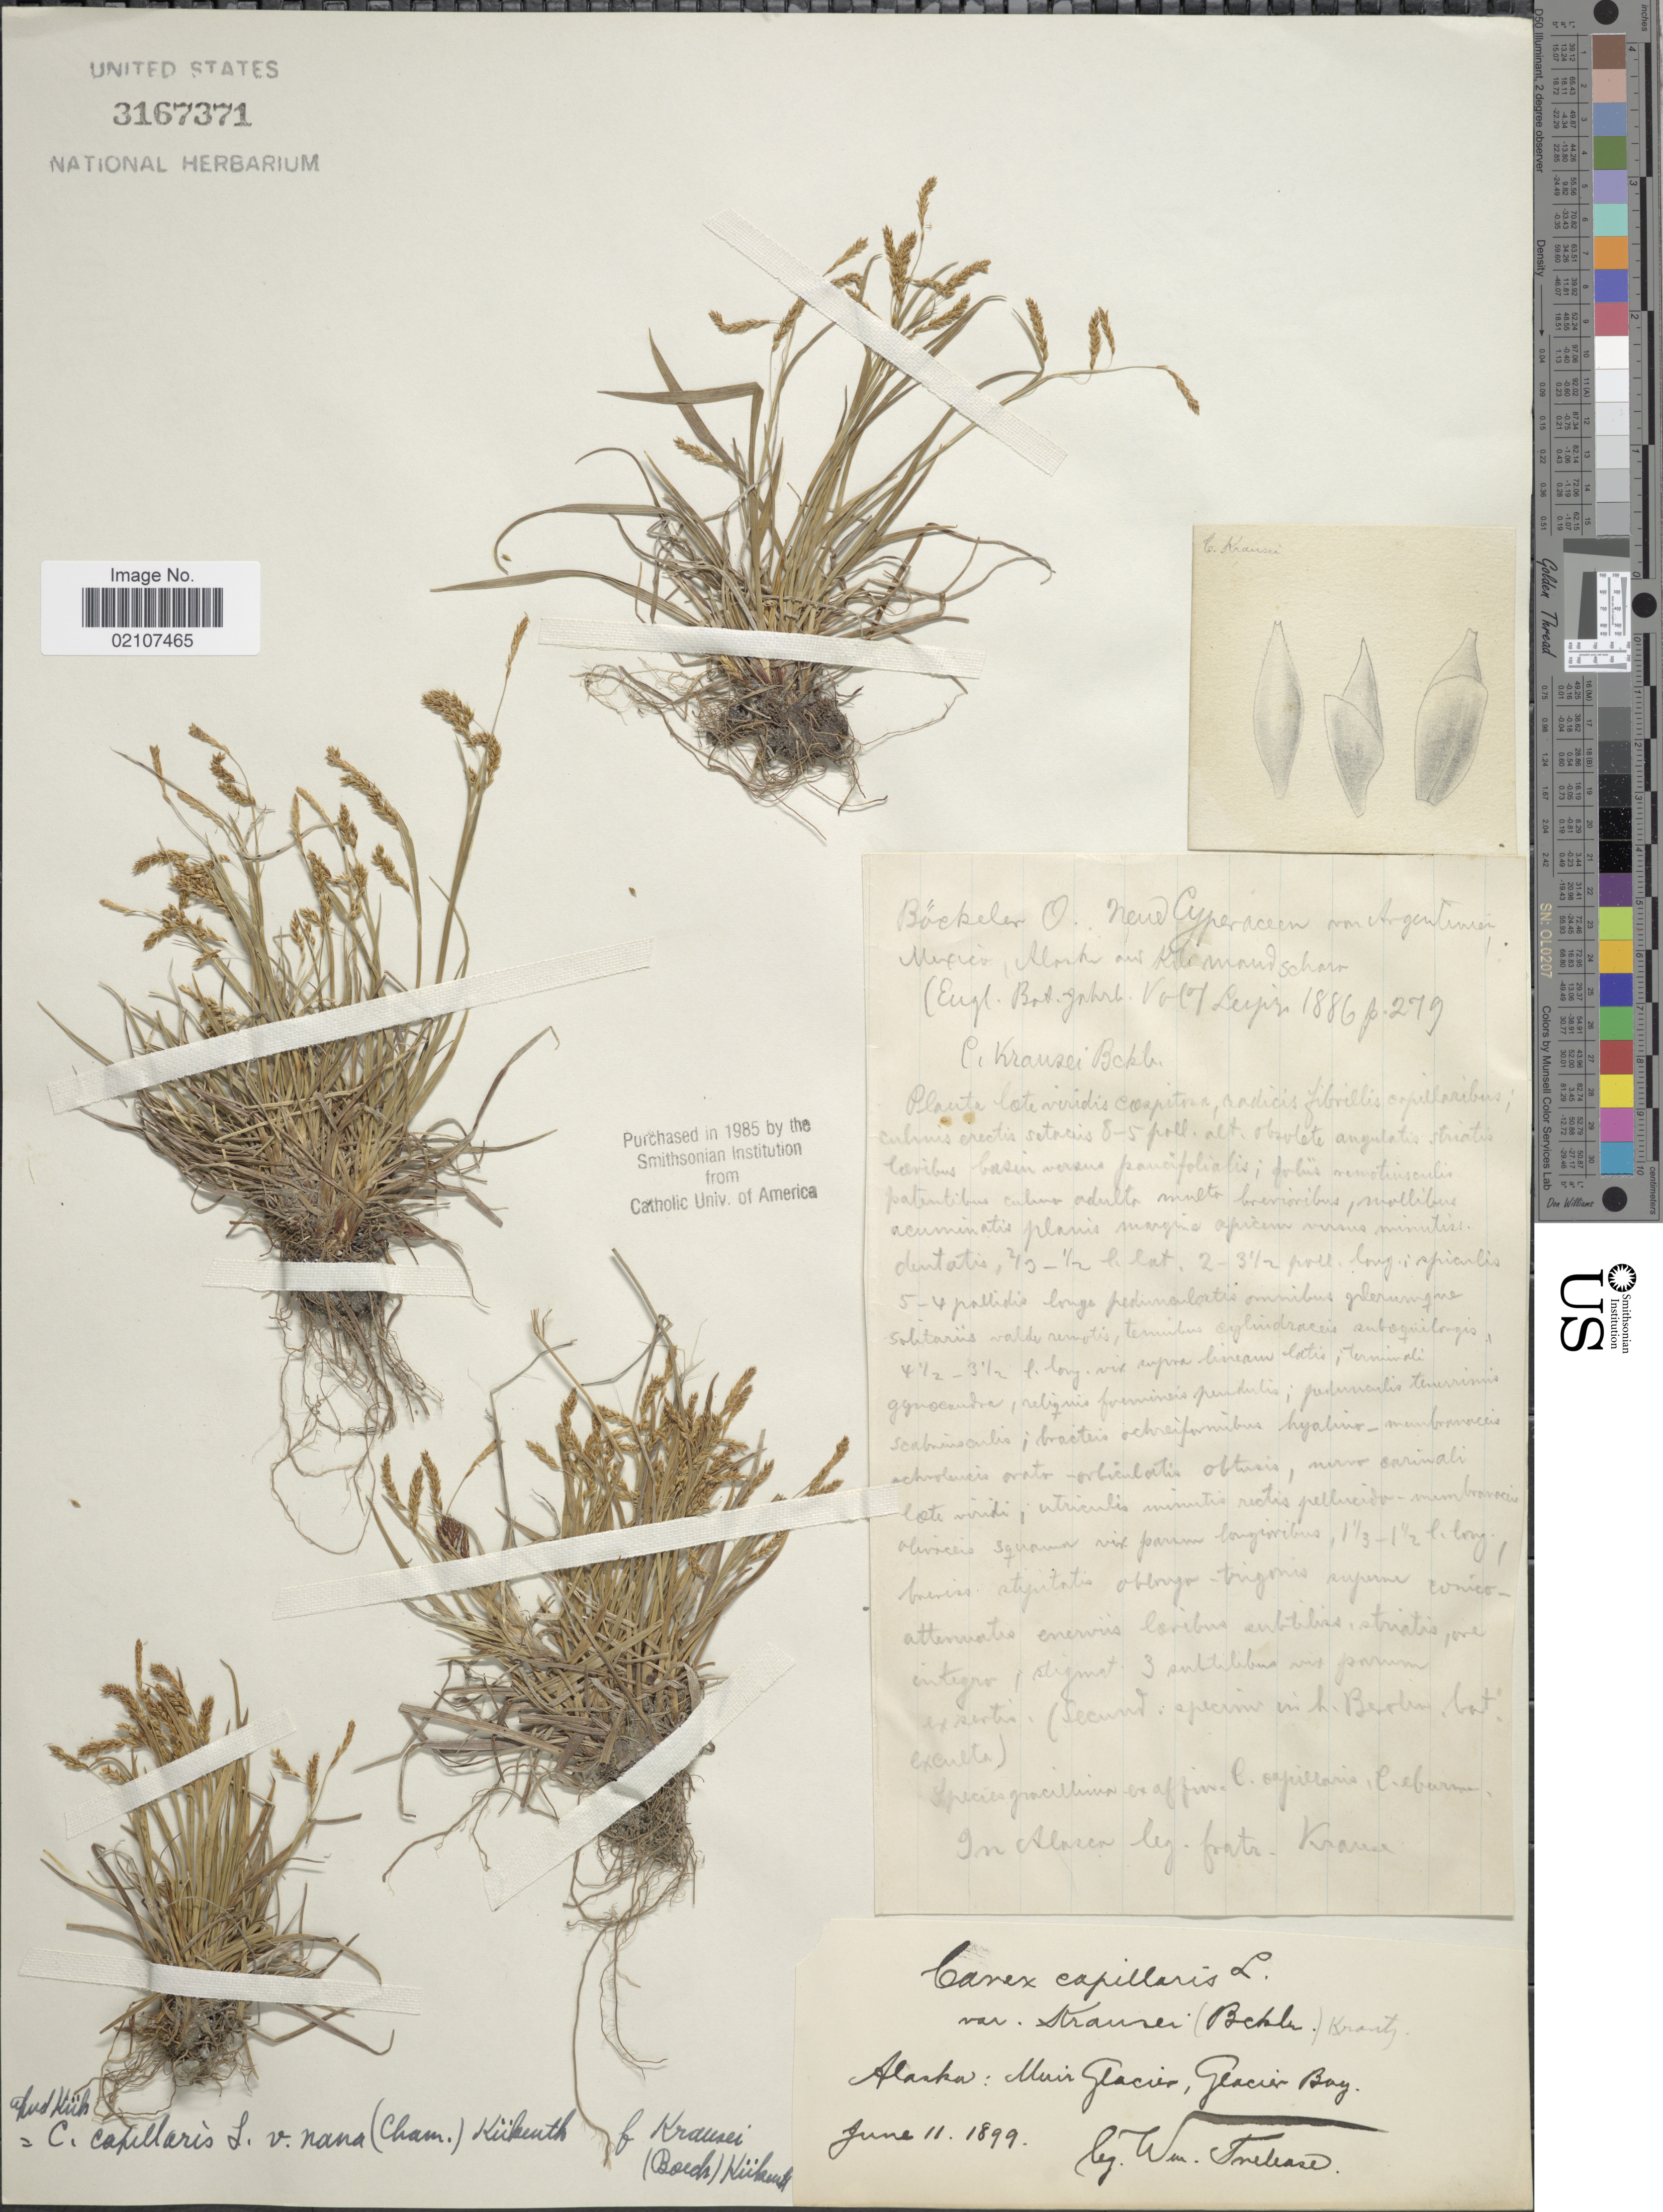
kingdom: Plantae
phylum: Tracheophyta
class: Liliopsida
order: Poales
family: Cyperaceae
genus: Carex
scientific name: Carex capillaris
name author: L.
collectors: W. Trelease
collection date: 1899-06-11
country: United States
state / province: Alaska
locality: Muir Glacier, Glacier Bay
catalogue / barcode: US 3167371